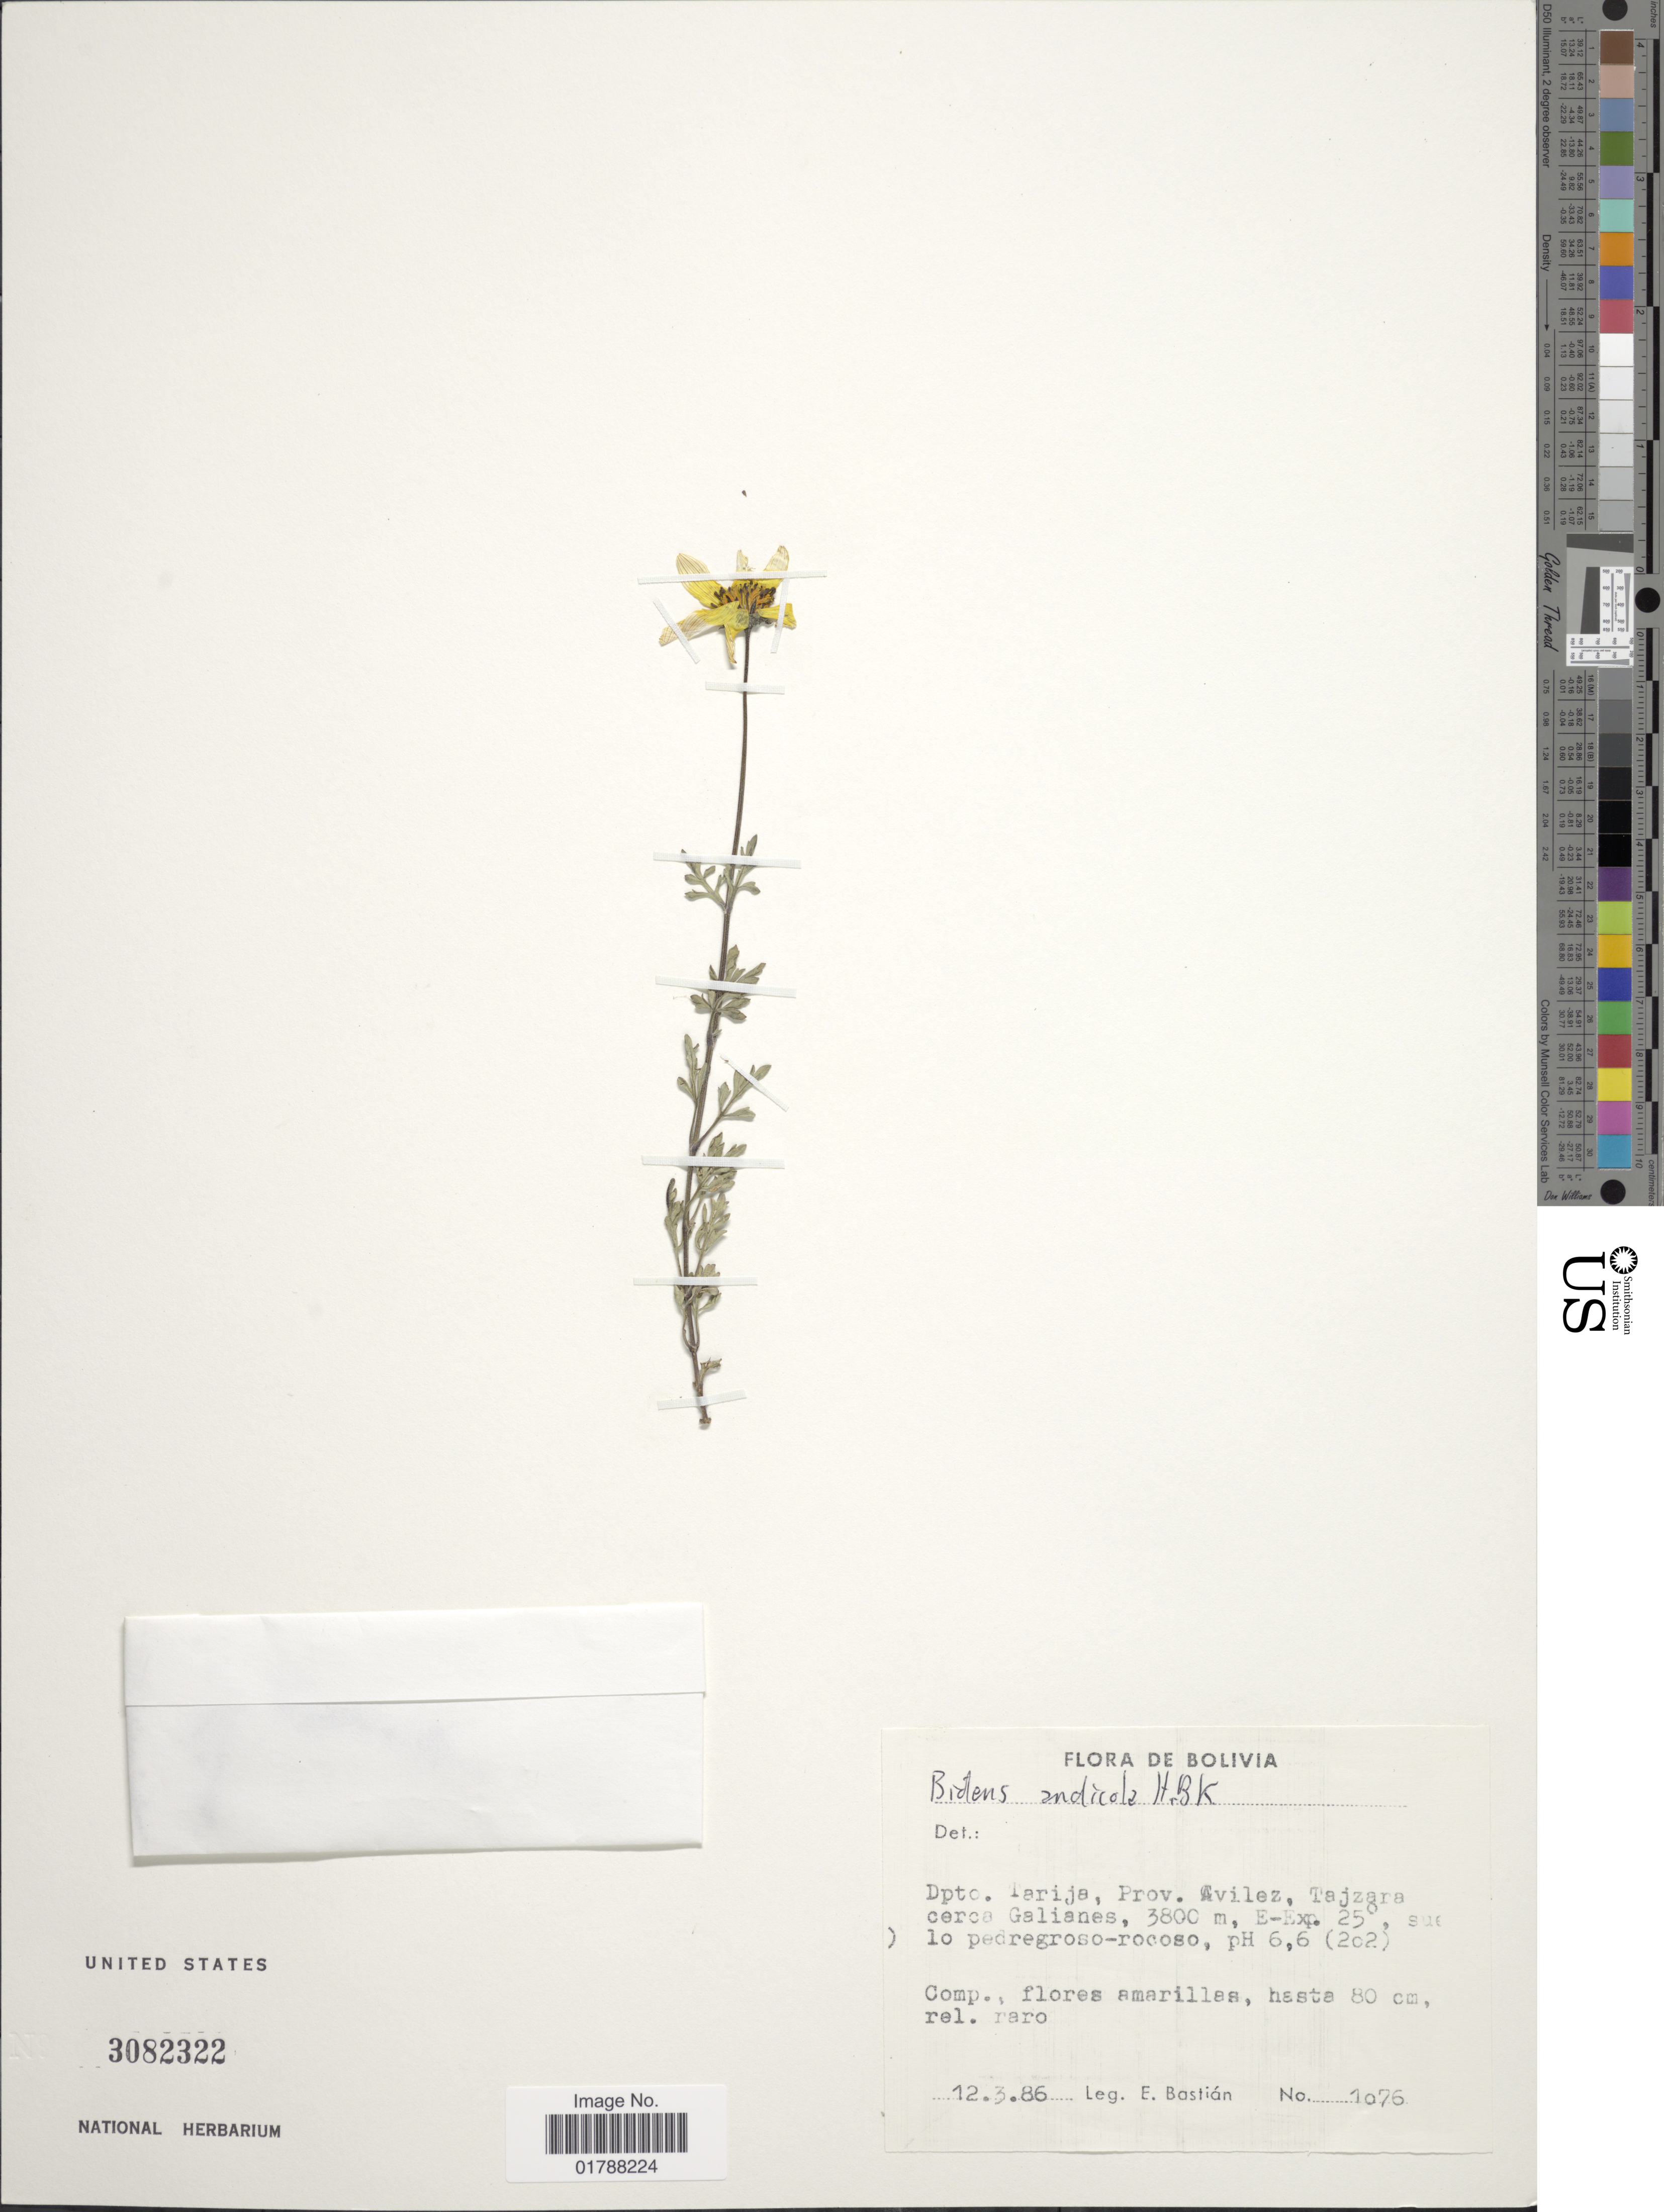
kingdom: Plantae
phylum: Tracheophyta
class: Magnoliopsida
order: Asterales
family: Asteraceae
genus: Bidens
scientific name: Bidens andicola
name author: Kunth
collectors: E. Bastian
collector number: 1076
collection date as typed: Transcribed d/m/y: 12/3/86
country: Bolivia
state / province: Tarija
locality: Prov. Avilez, Tajzara cerca Galianes, E-Exp. 25°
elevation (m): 3800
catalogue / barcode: US 3082322